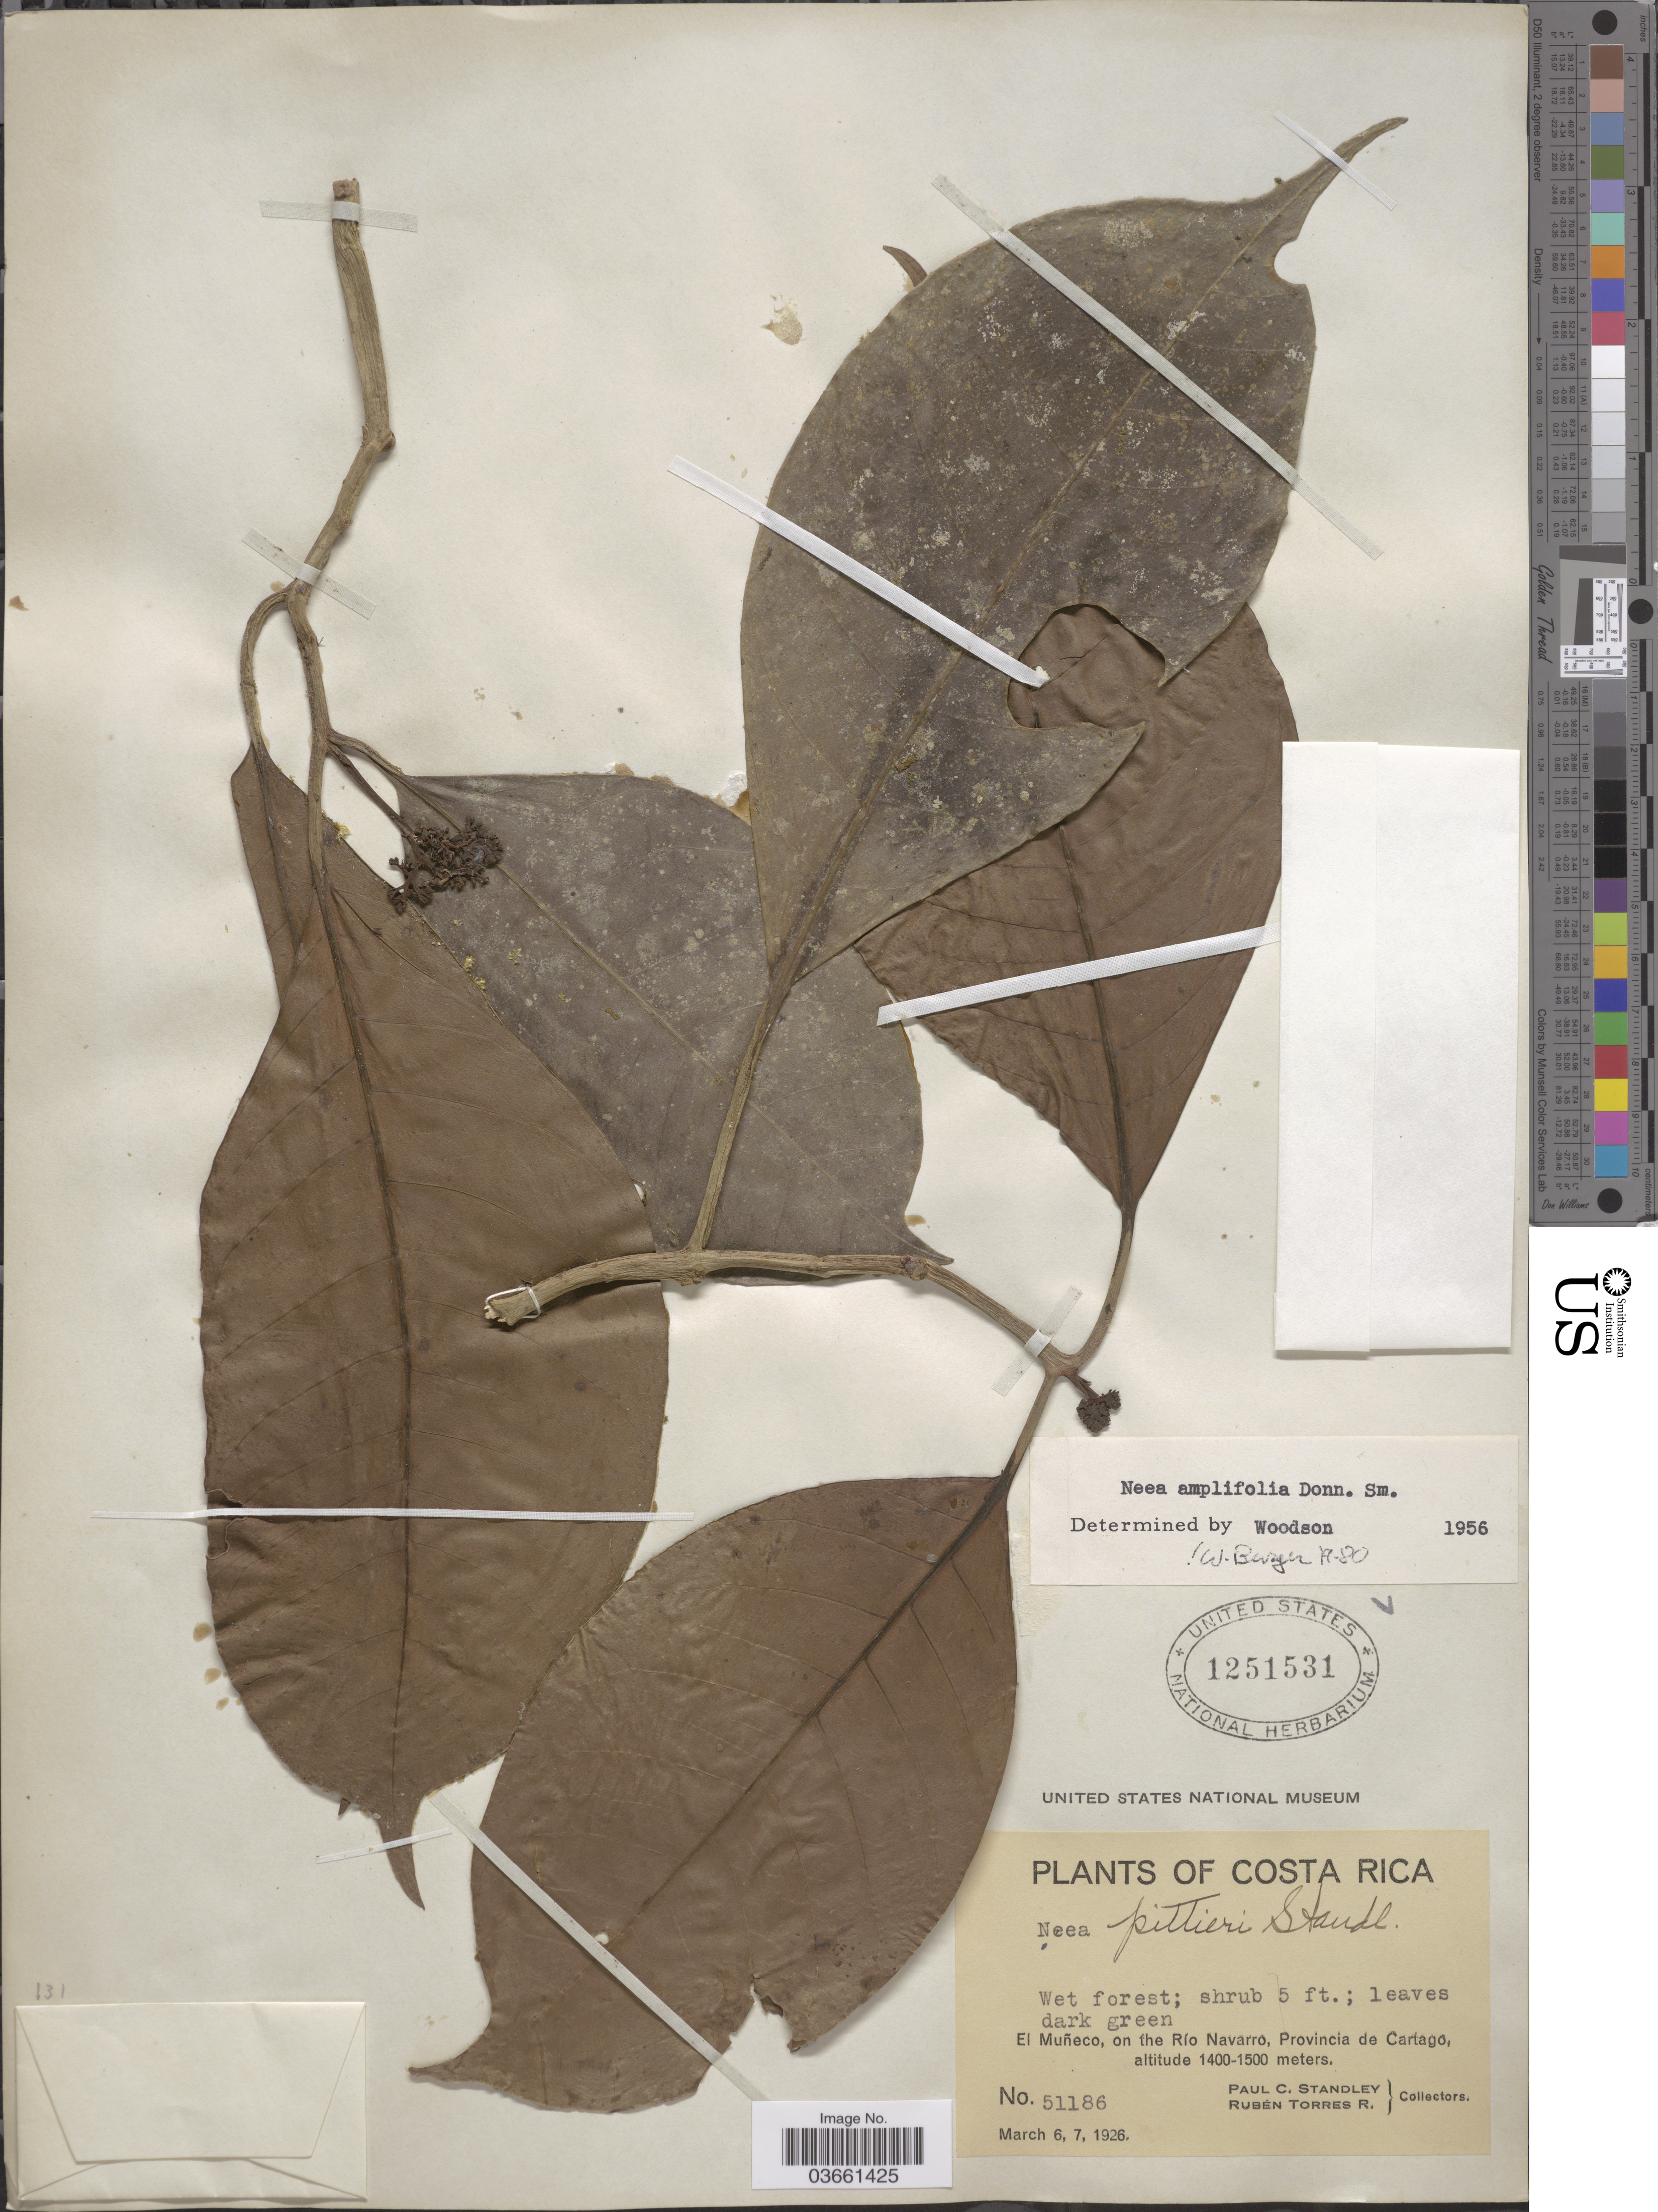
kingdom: Plantae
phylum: Tracheophyta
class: Magnoliopsida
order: Caryophyllales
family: Nyctaginaceae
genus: Neea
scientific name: Neea amplifolia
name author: Donn. Sm.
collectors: P. C. Standley & R. Torres Rojas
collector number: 51186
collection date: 1926-03-06/1926-03-07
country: Costa Rica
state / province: Cartago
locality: El Muñeco, on the Río Navarro.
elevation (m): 1400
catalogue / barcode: US 1251531